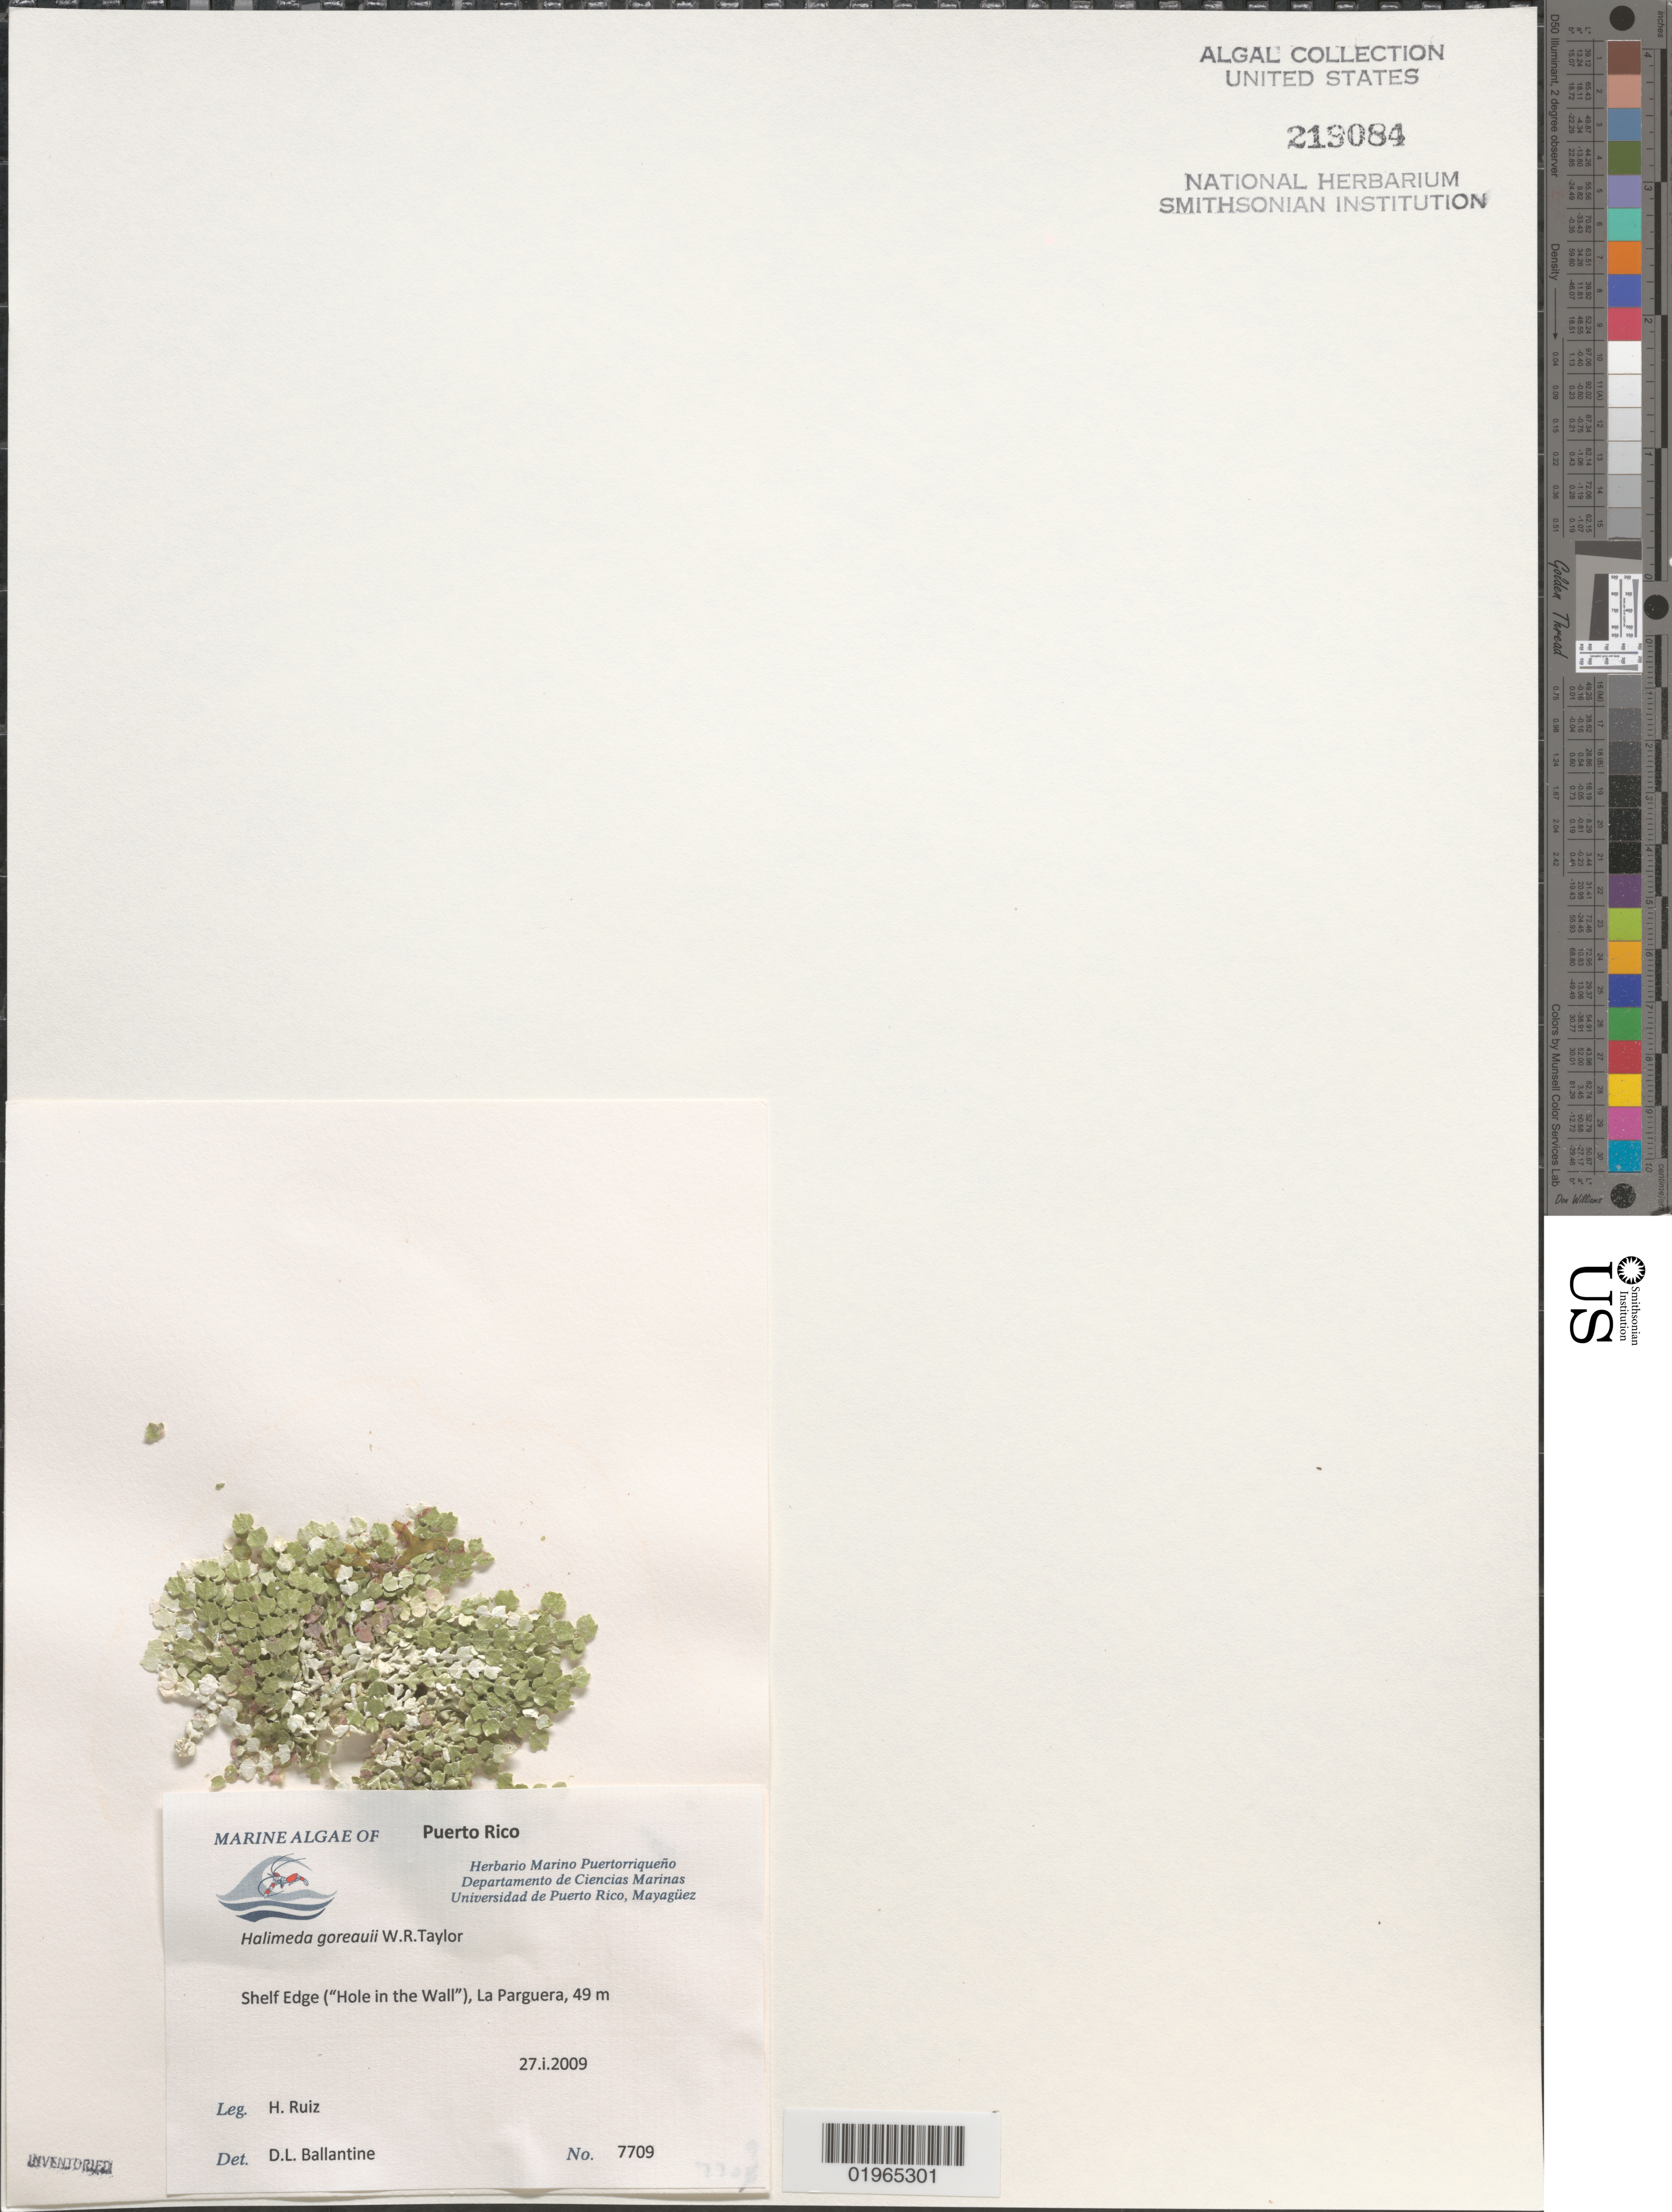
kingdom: Plantae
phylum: Chlorophyta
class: Ulvophyceae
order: Bryopsidales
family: Halimedaceae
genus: Halimeda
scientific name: Halimeda goreaui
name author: W.R. Taylor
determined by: Ballantine, D. L.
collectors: H. Ruiz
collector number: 7709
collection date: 2009-01-27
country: Puerto Rico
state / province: Lajas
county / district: La Parguera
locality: Shelf Edge ("Hole in the Wall")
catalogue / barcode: US 219084